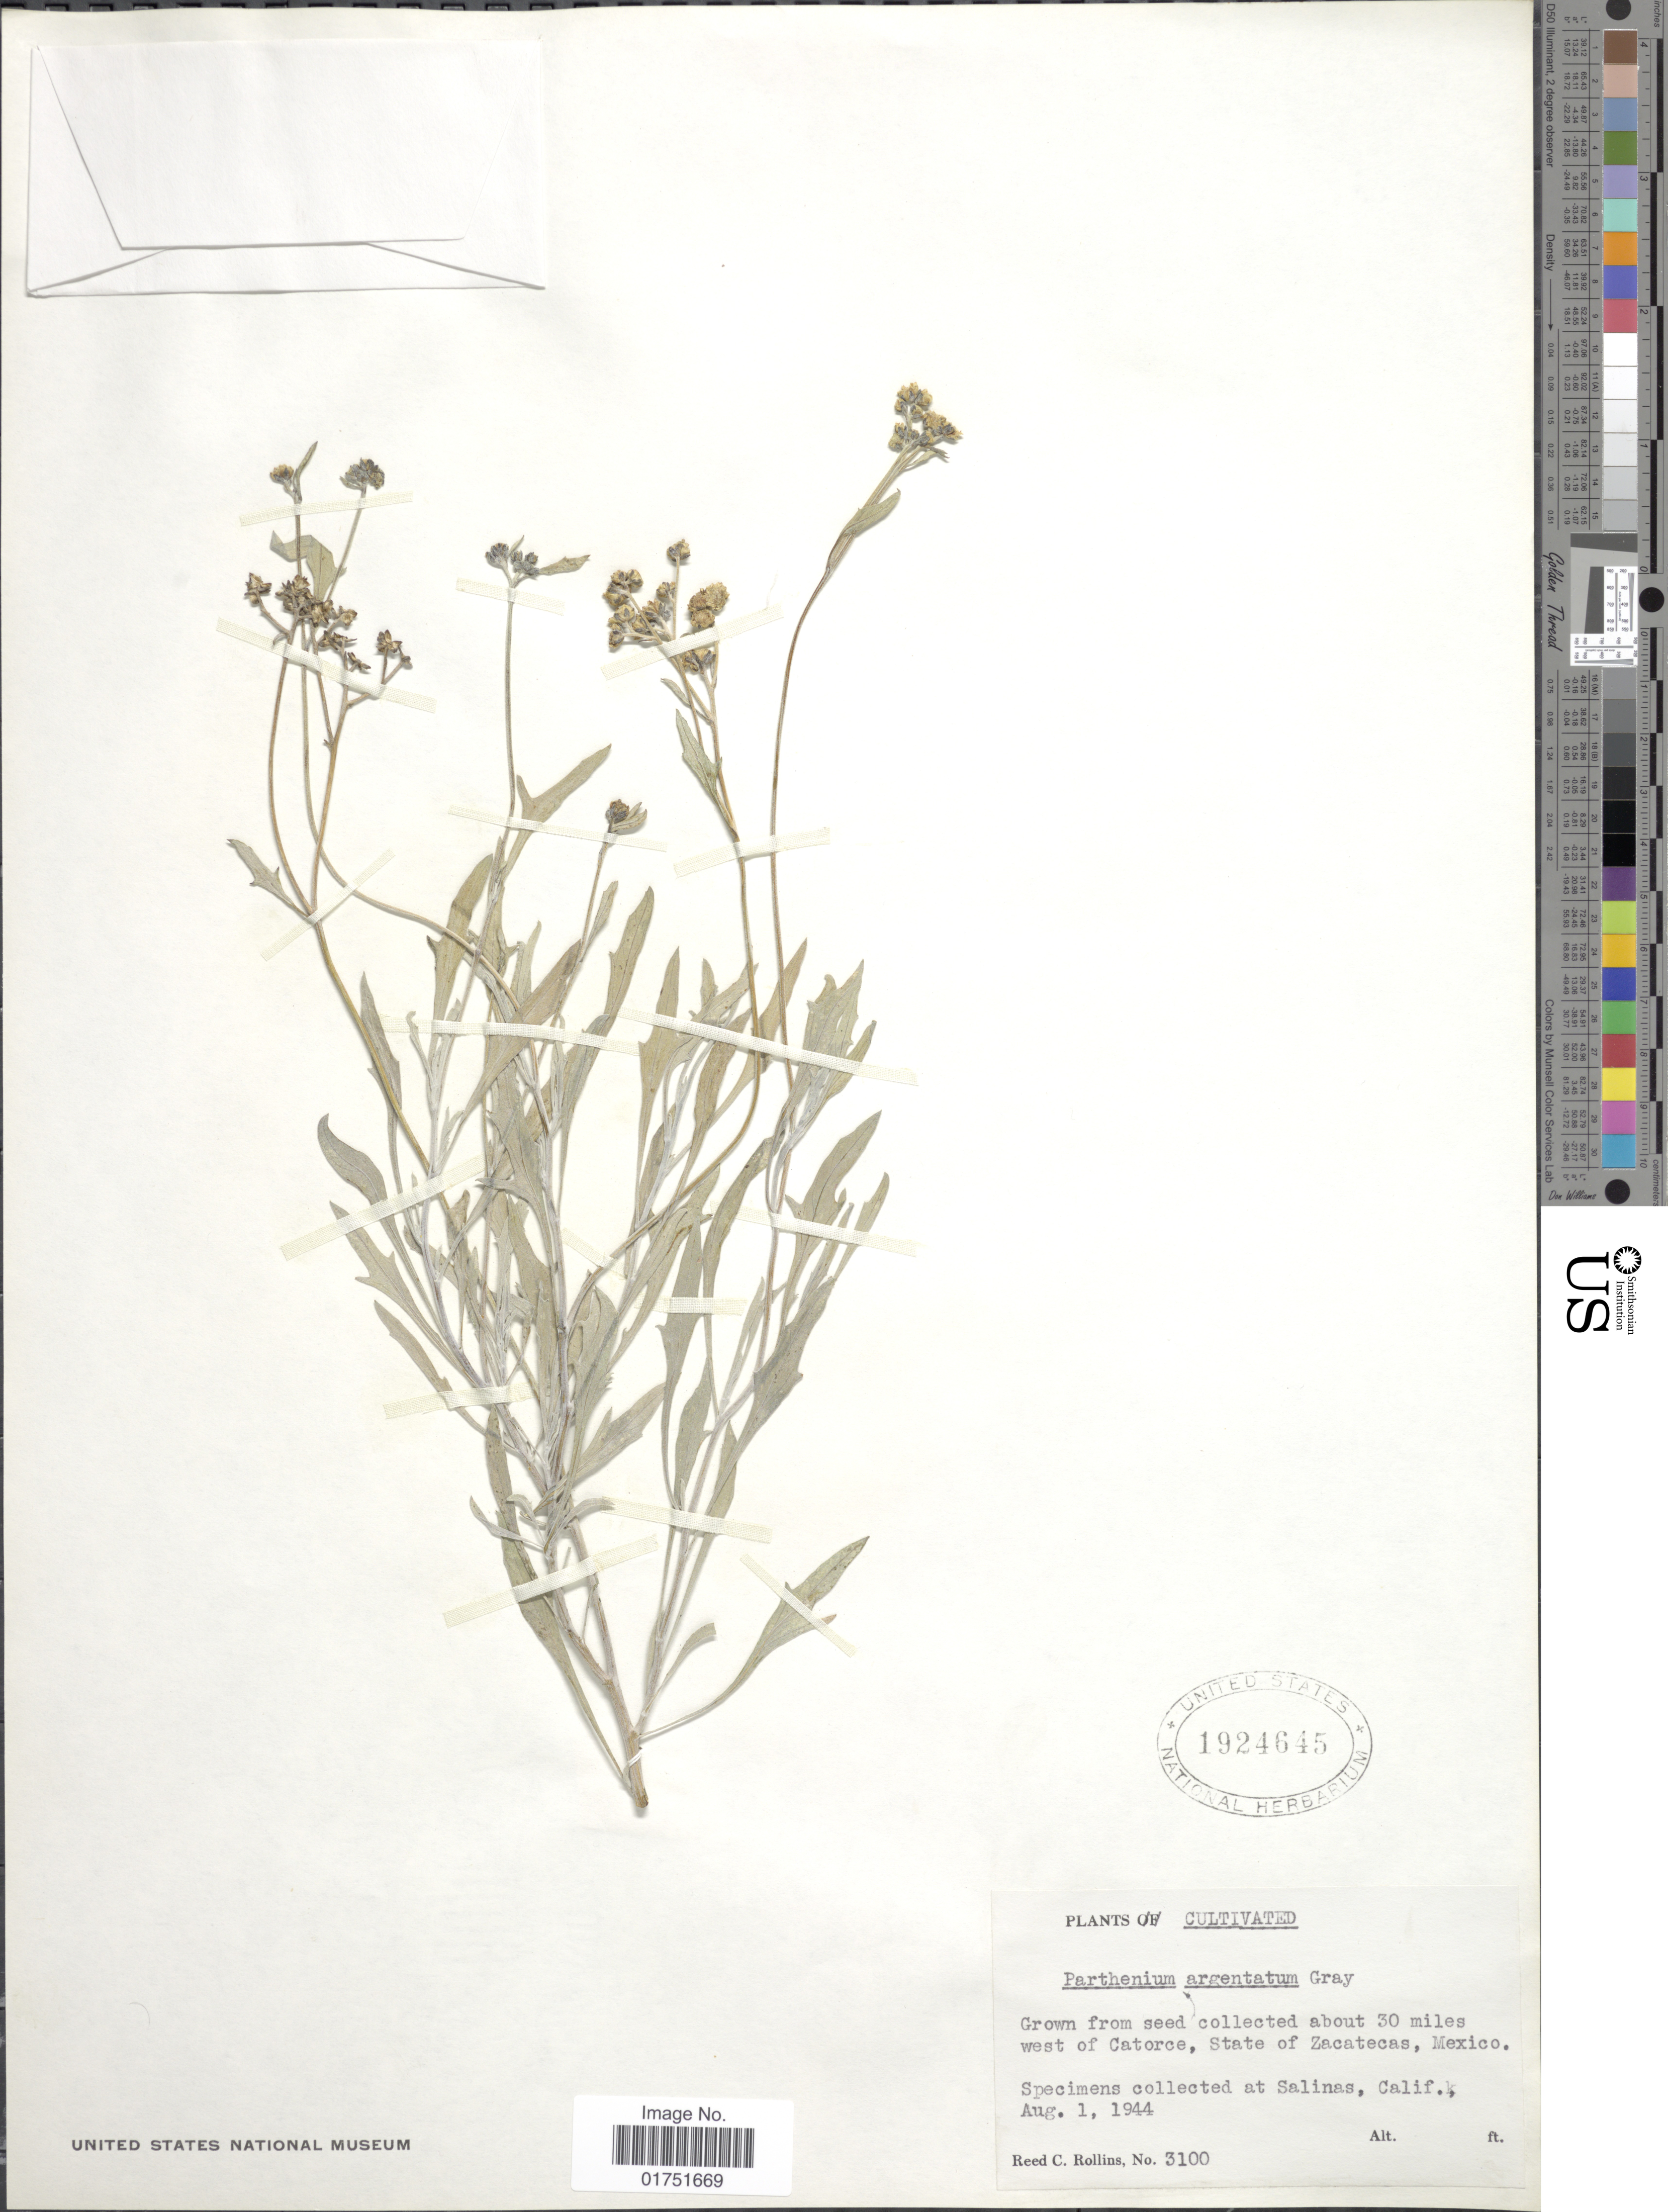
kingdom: Plantae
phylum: Tracheophyta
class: Magnoliopsida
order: Asterales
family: Asteraceae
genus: Parthenium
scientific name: Parthenium argentatum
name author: A. Gray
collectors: R. C. Rollins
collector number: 3100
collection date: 1944-08-01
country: United States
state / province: California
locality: Salinas, Calif.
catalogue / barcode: US 1924645